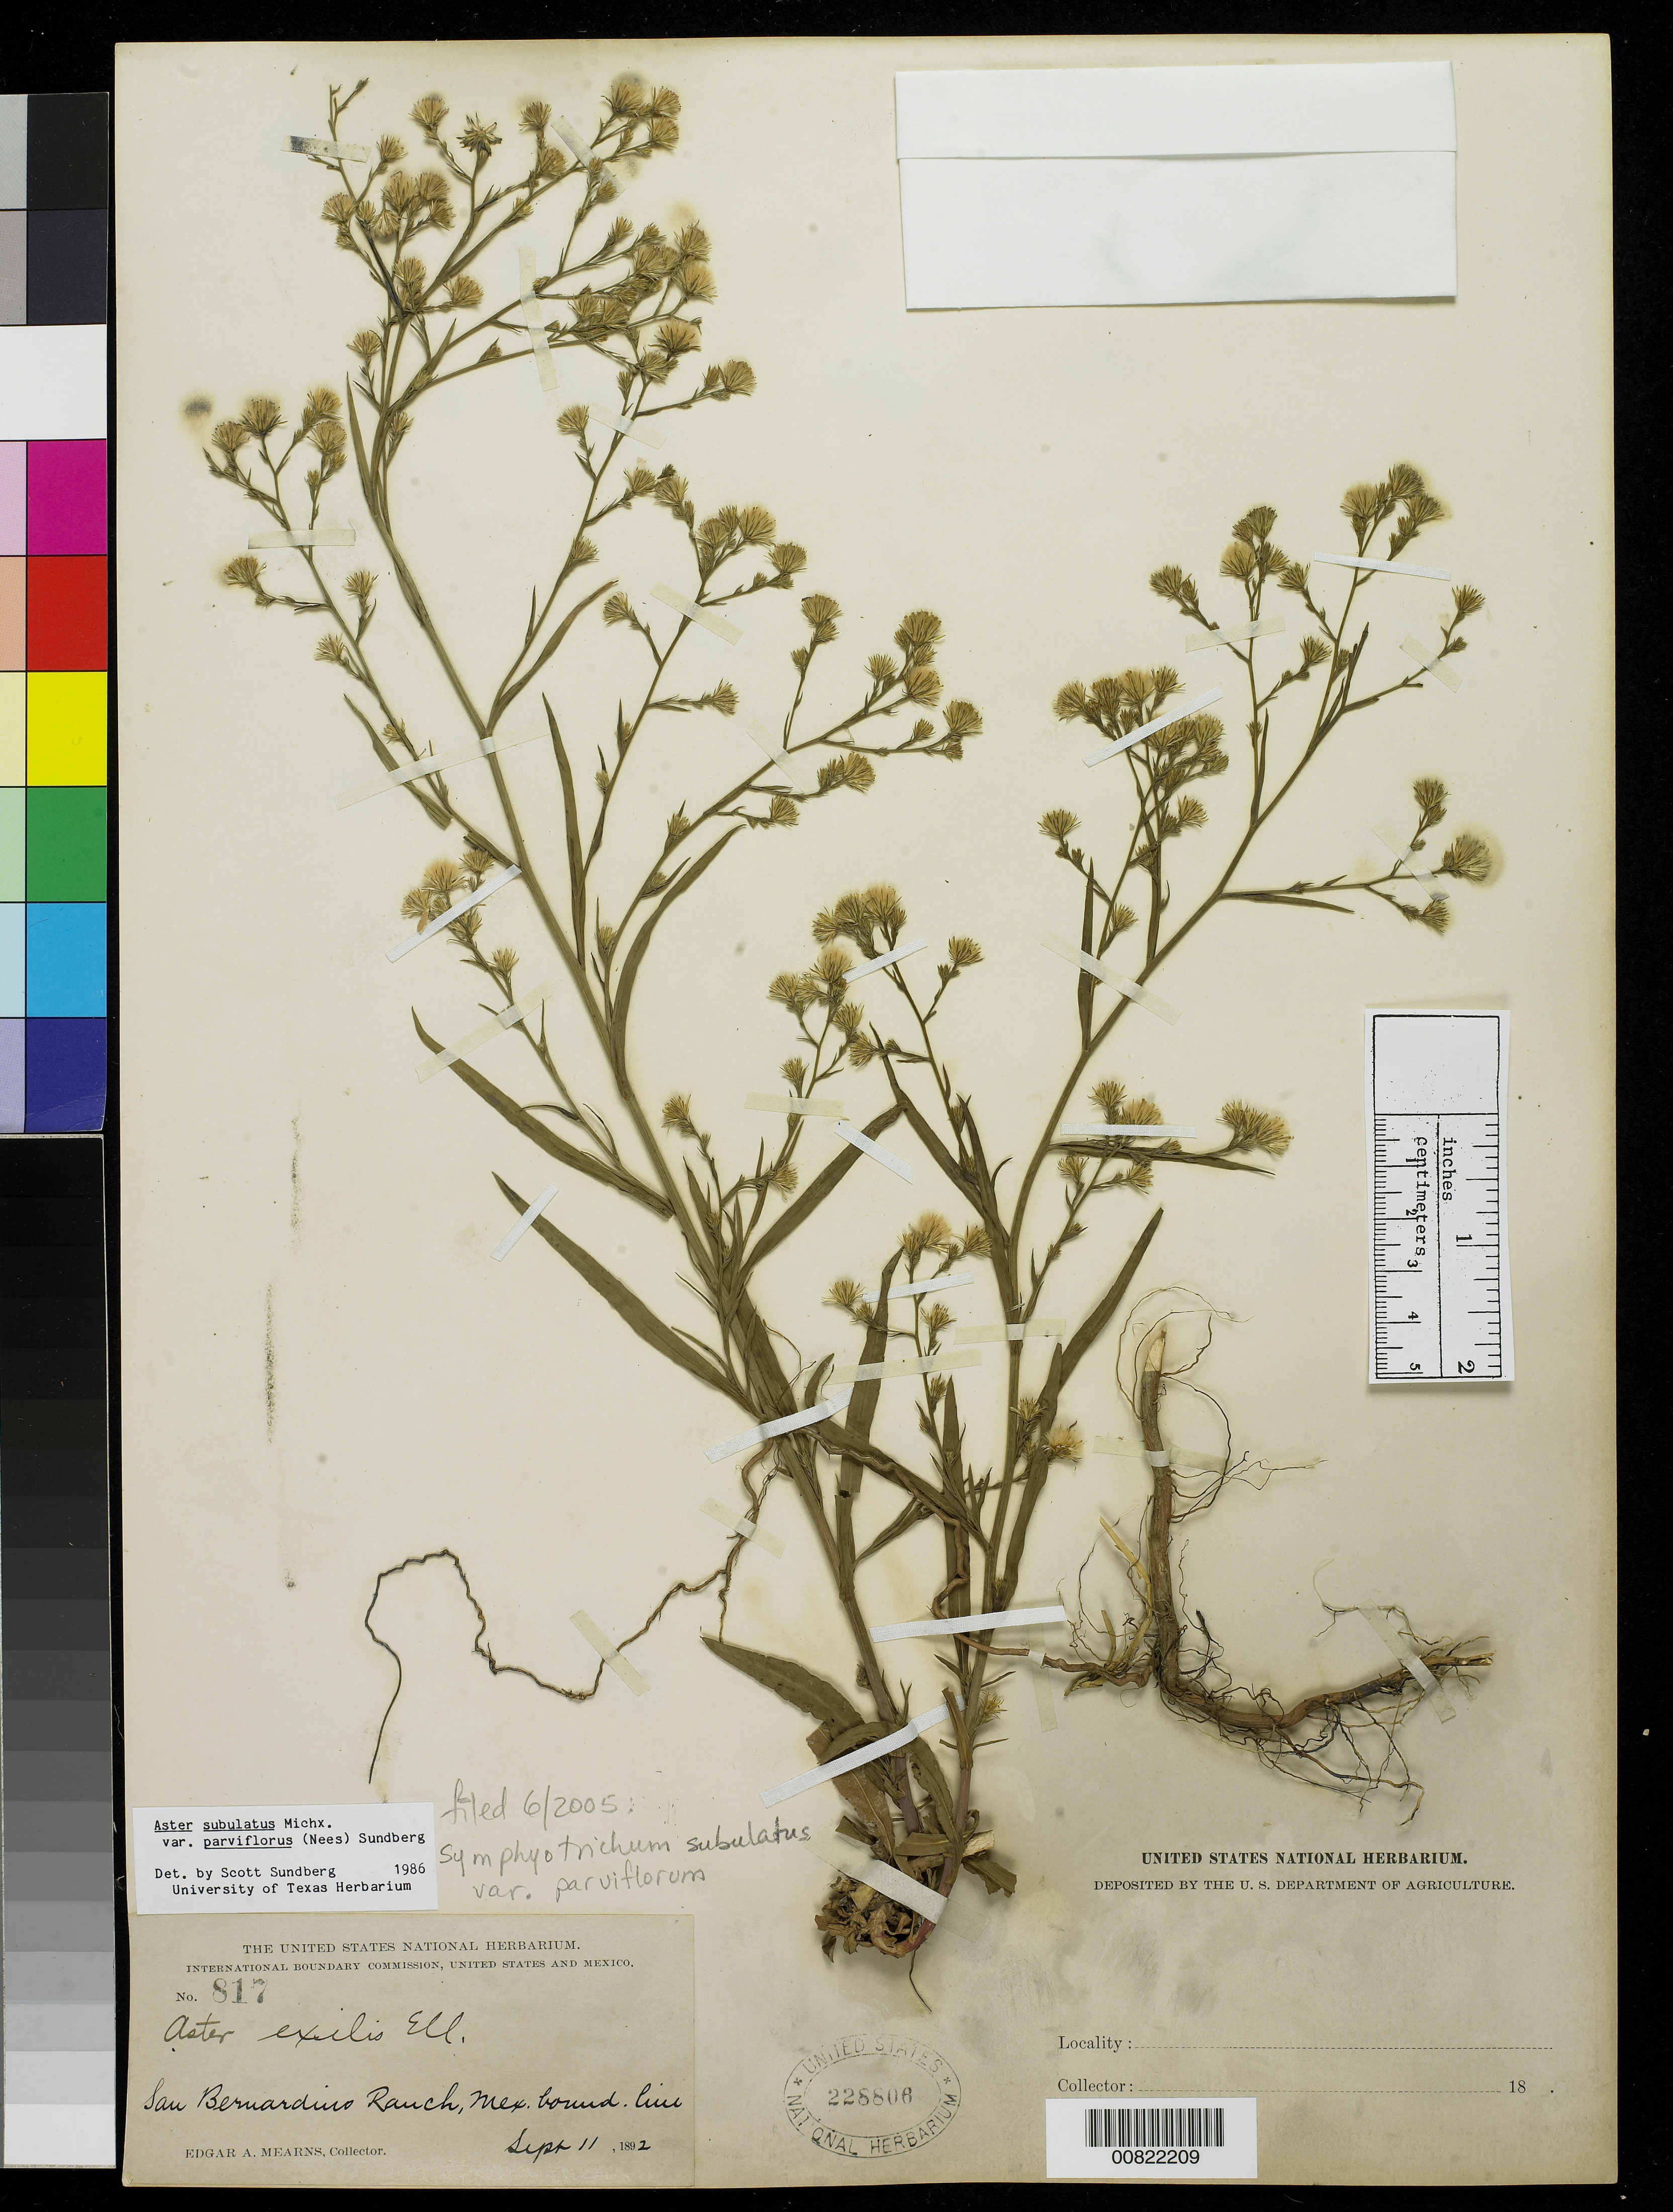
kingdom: Plantae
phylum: Tracheophyta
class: Magnoliopsida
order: Asterales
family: Asteraceae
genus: Symphyotrichum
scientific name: Symphyotrichum subulatum var. parviflorum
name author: (Nees) S.D. Sundb.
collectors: E. A. Mearns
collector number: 817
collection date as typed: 11 Sep 1892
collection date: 1892-09-11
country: United States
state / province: Arizona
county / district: Cochise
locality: San Bernardino Ranch, Mexican Boundary Line.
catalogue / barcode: US 228806